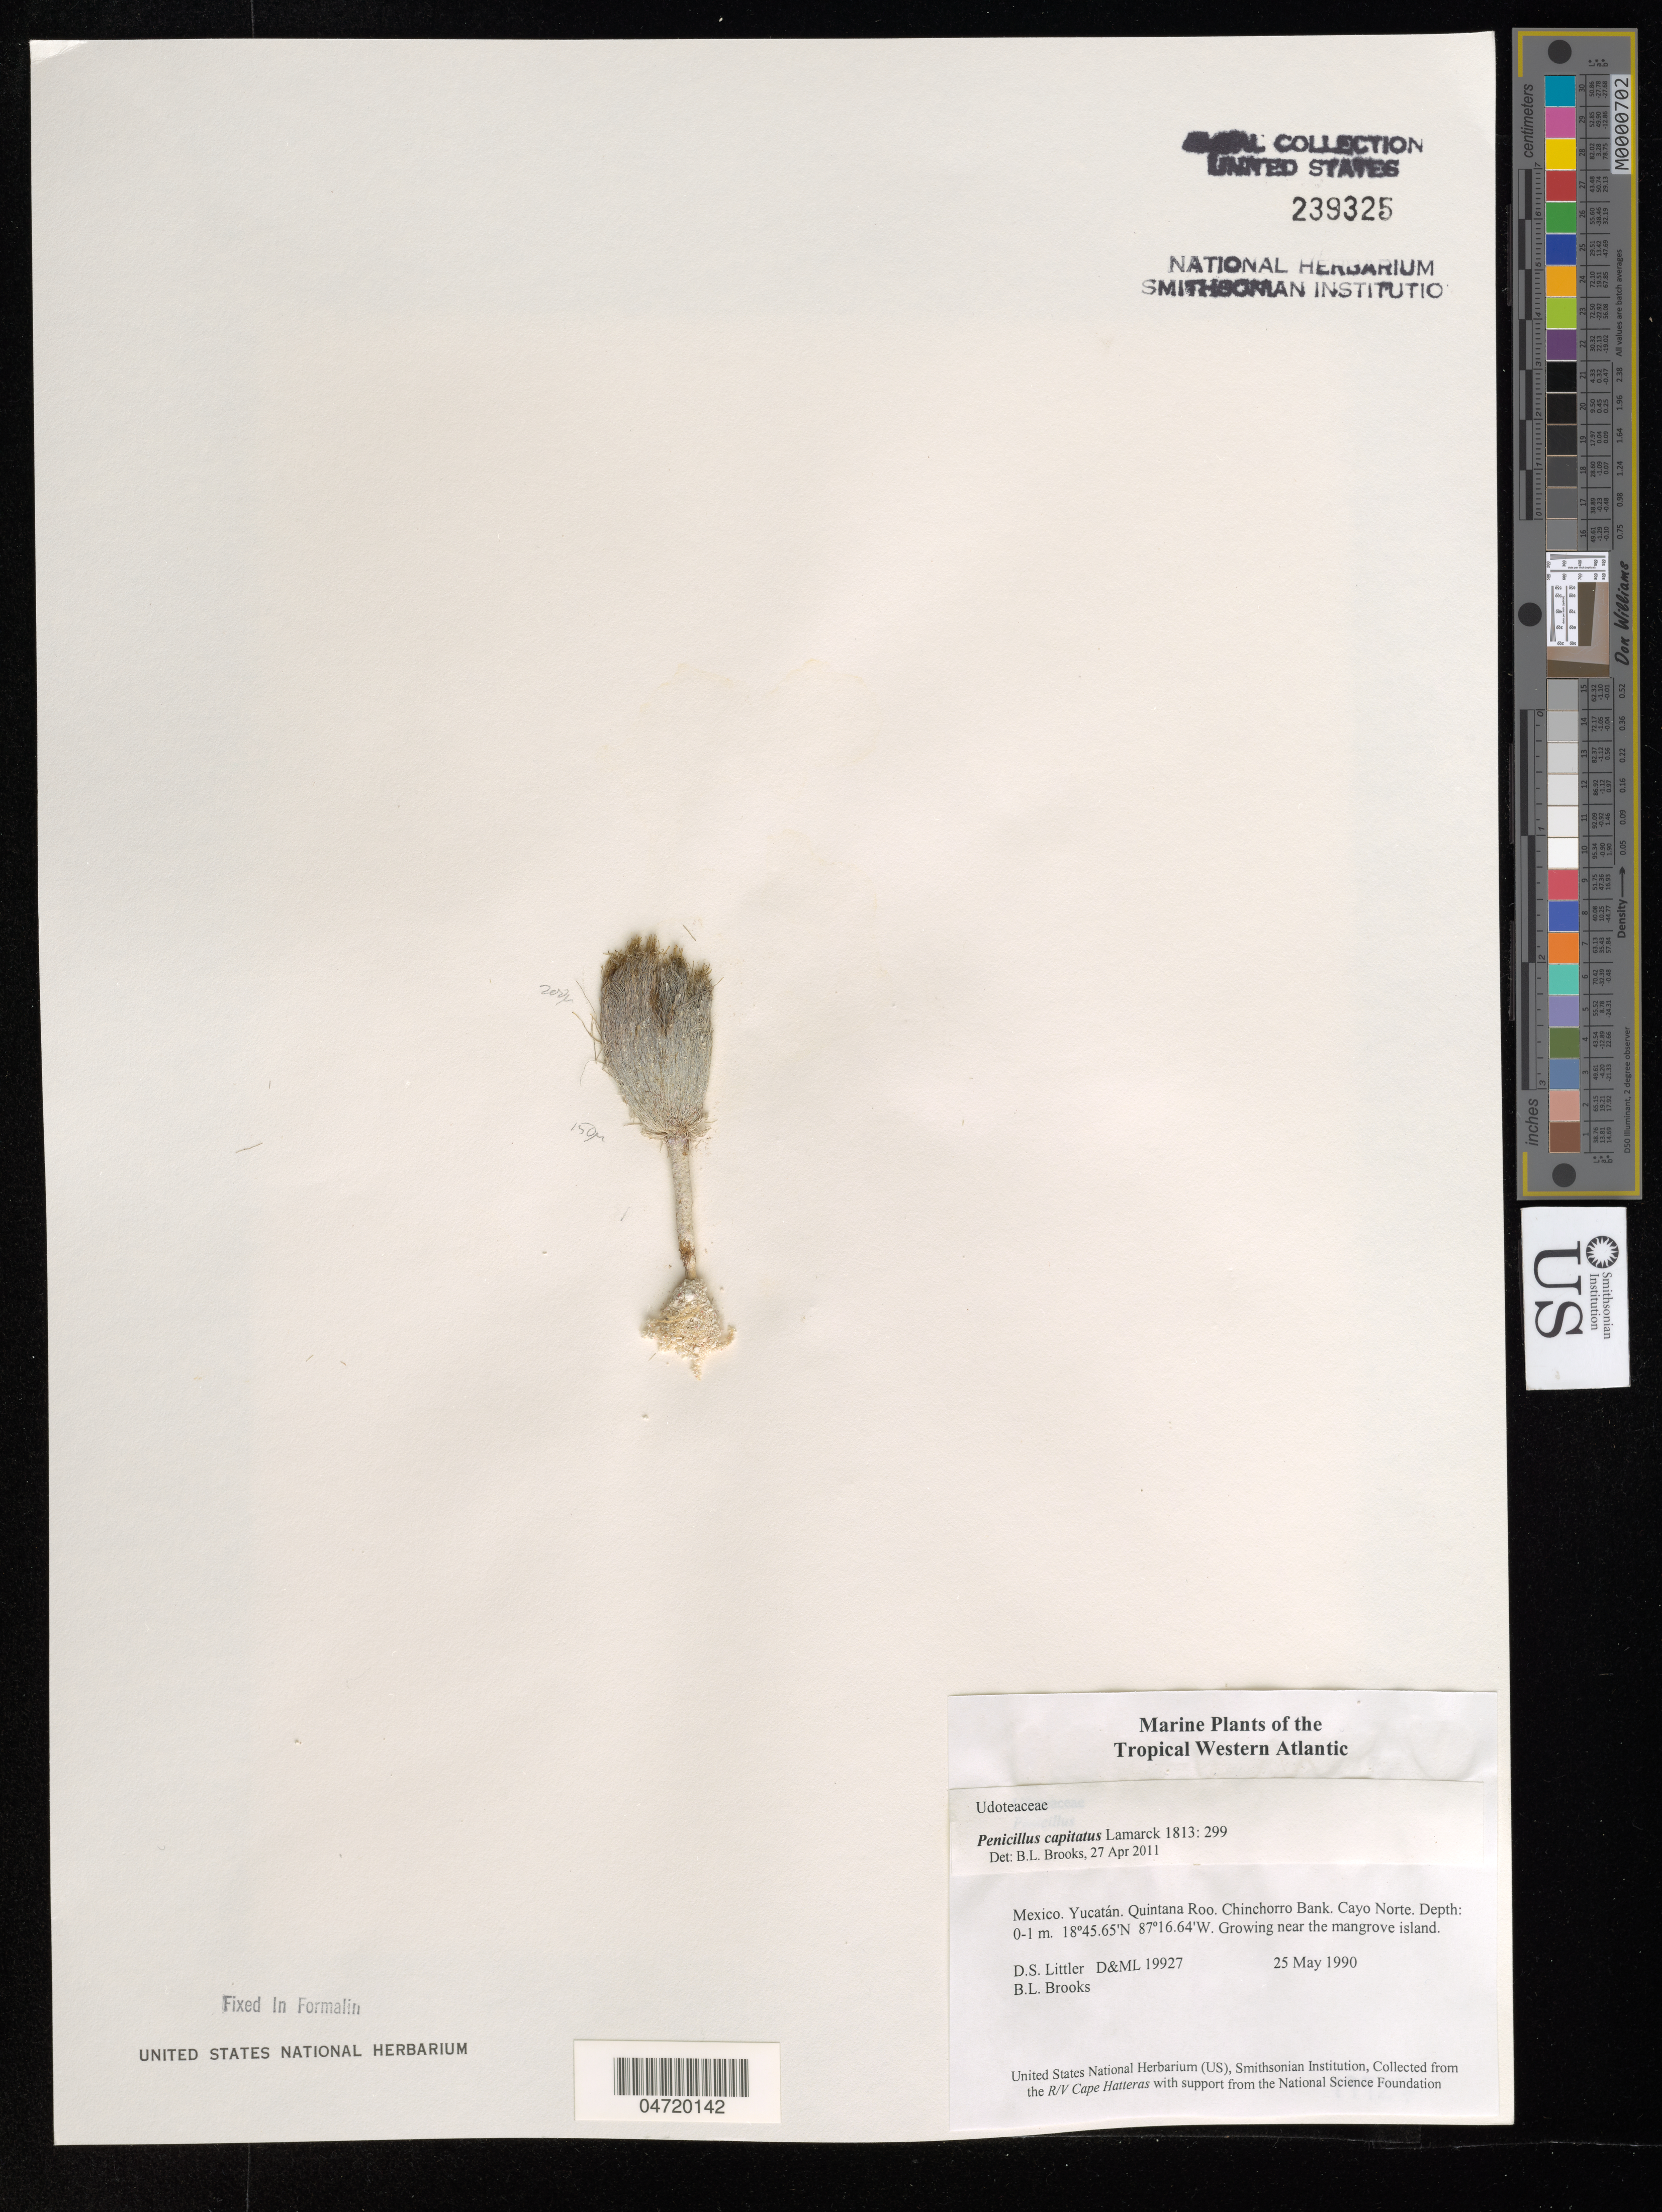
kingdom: Plantae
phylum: Chlorophyta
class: Ulvophyceae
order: Bryopsidales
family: Udoteaceae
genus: Penicillus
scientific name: Penicillus capitatus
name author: Lam.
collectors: D. S. Littler & B. Brooks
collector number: D&ML19927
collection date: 1990-05-25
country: Mexico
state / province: Yucatán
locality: Quintana Roo. Chinchorro Bank. Cayo Norte. Near the mangrove island.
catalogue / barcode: US 239325